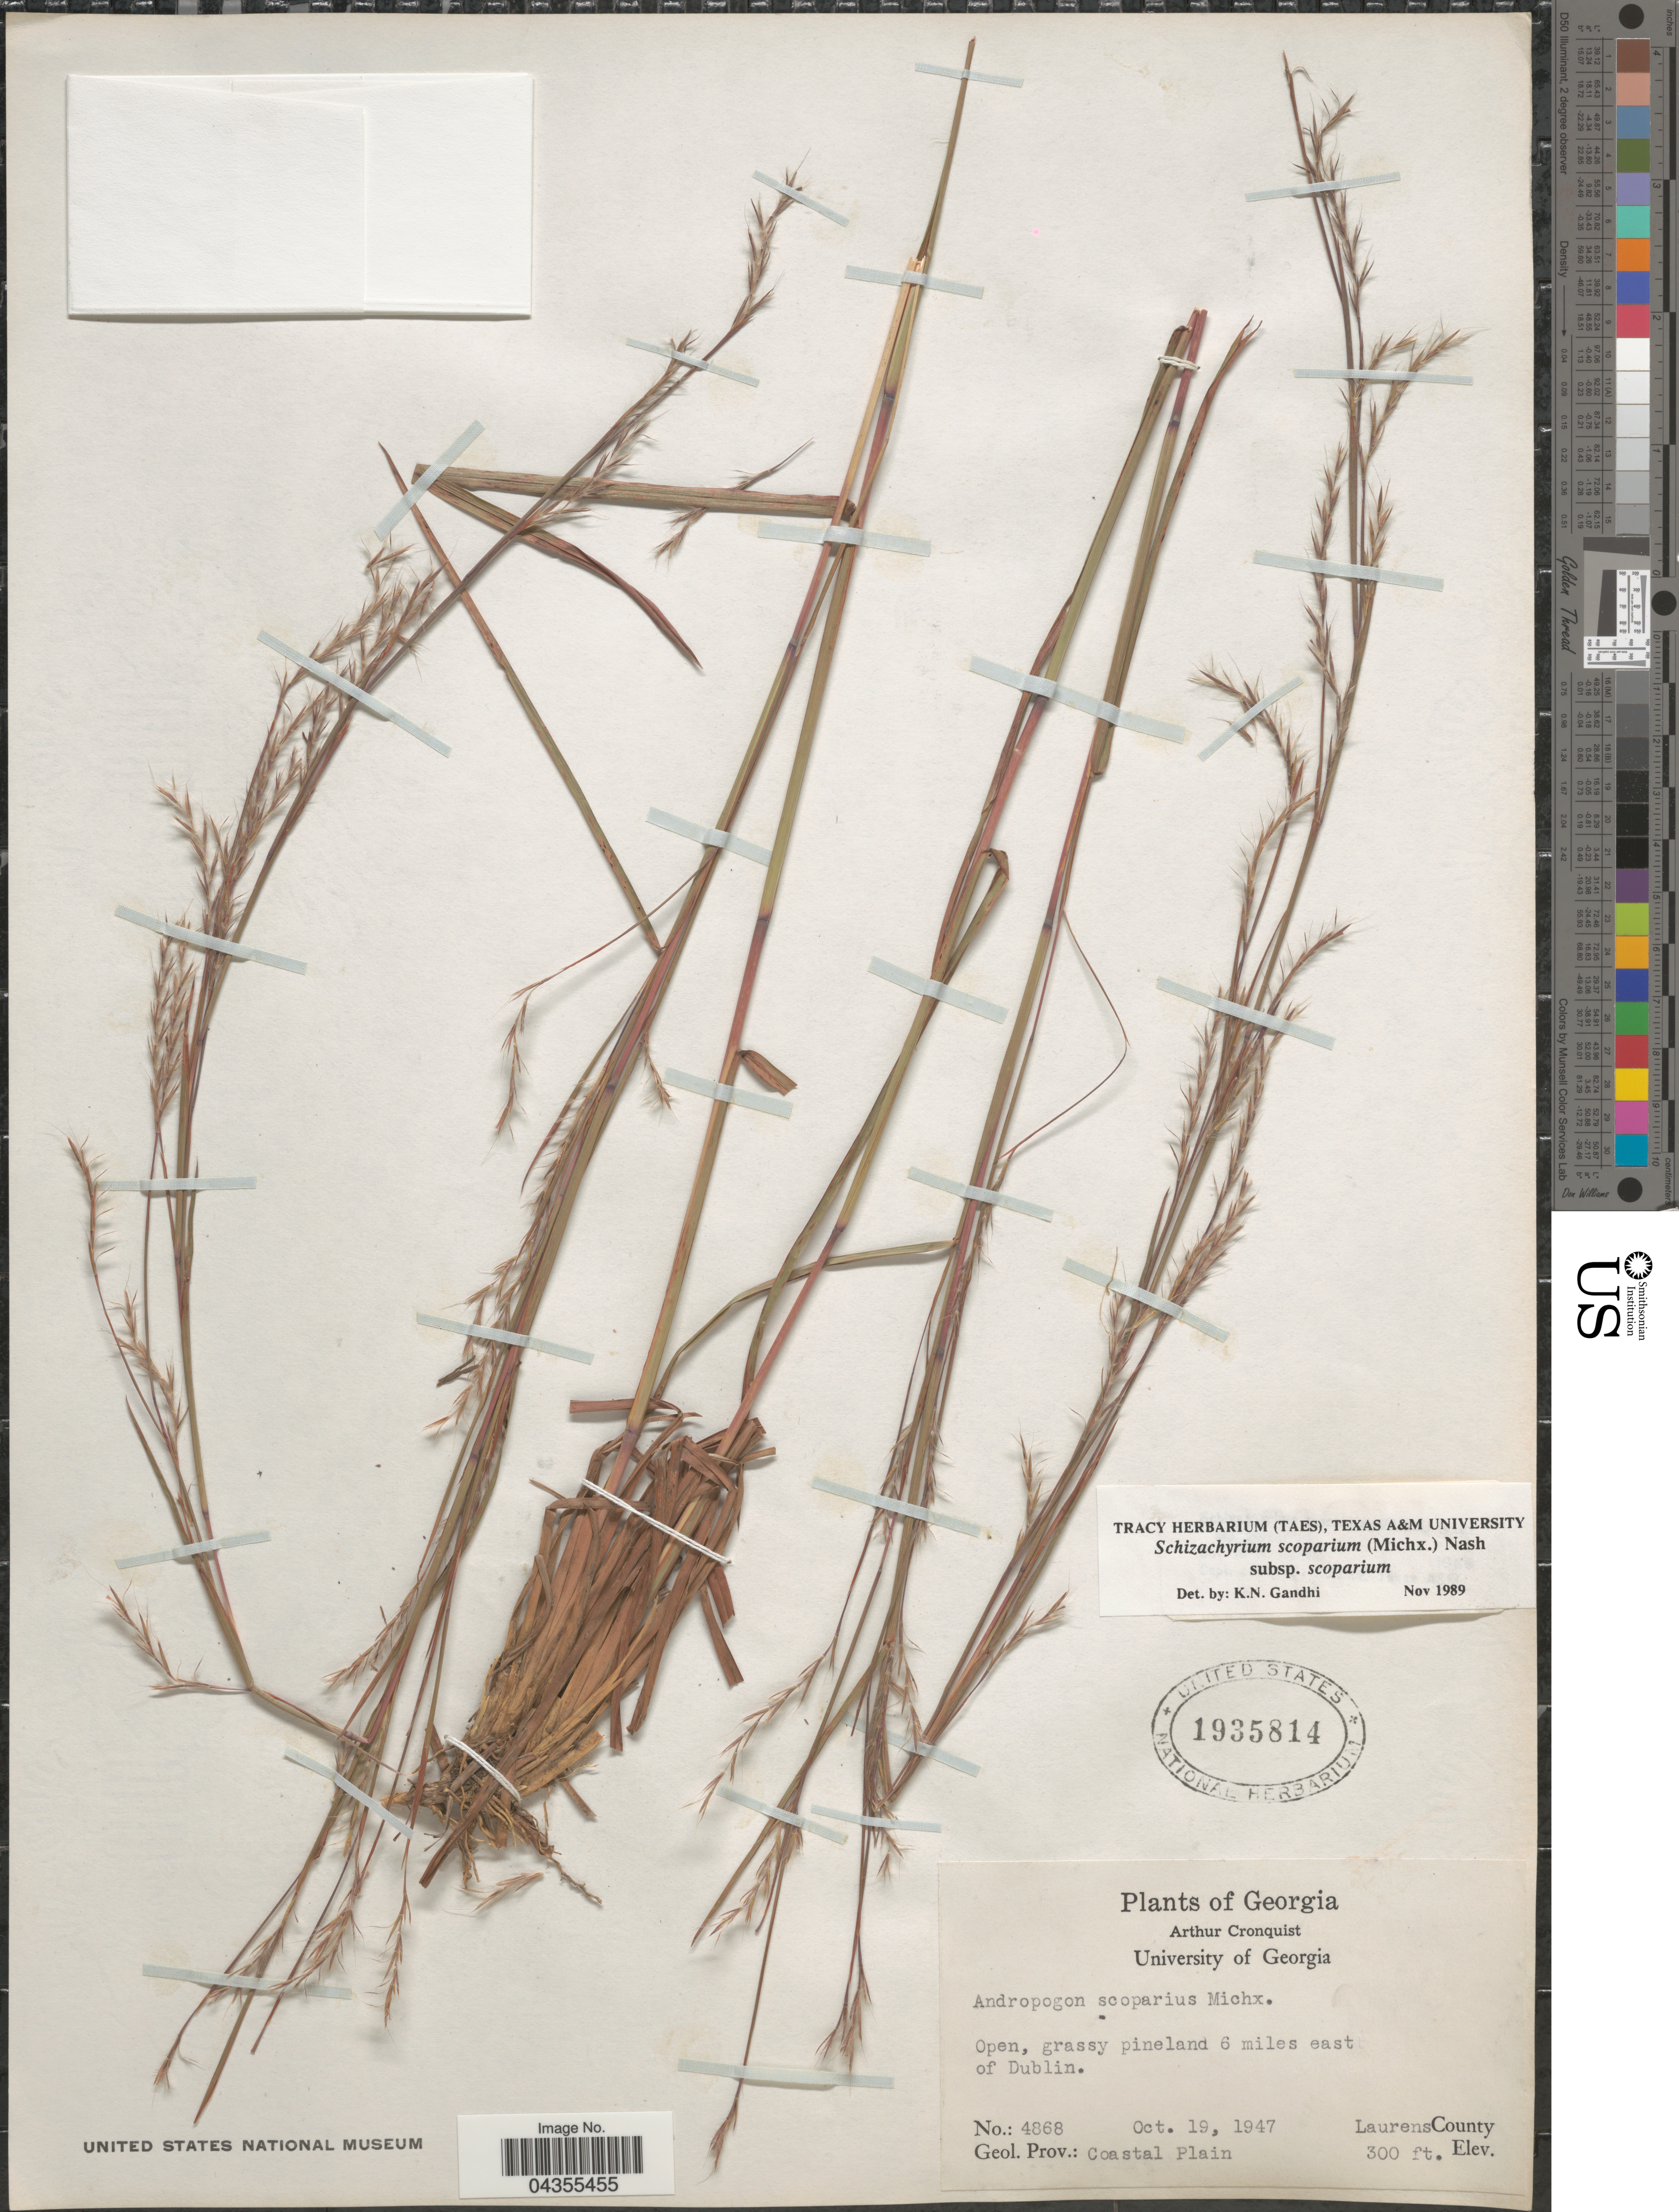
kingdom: Plantae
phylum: Tracheophyta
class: Liliopsida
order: Poales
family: Poaceae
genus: Schizachyrium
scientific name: Schizachyrium scoparium var. scoparium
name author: (Michx.) Nash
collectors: A. J. Cronquist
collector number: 4868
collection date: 1947-10-19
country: United States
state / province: Georgia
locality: Open, grassy pineland 6 miles east of Dublin. Laurens County. Geol. Prov.: Coastal Plain.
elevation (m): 91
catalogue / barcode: US 1935814